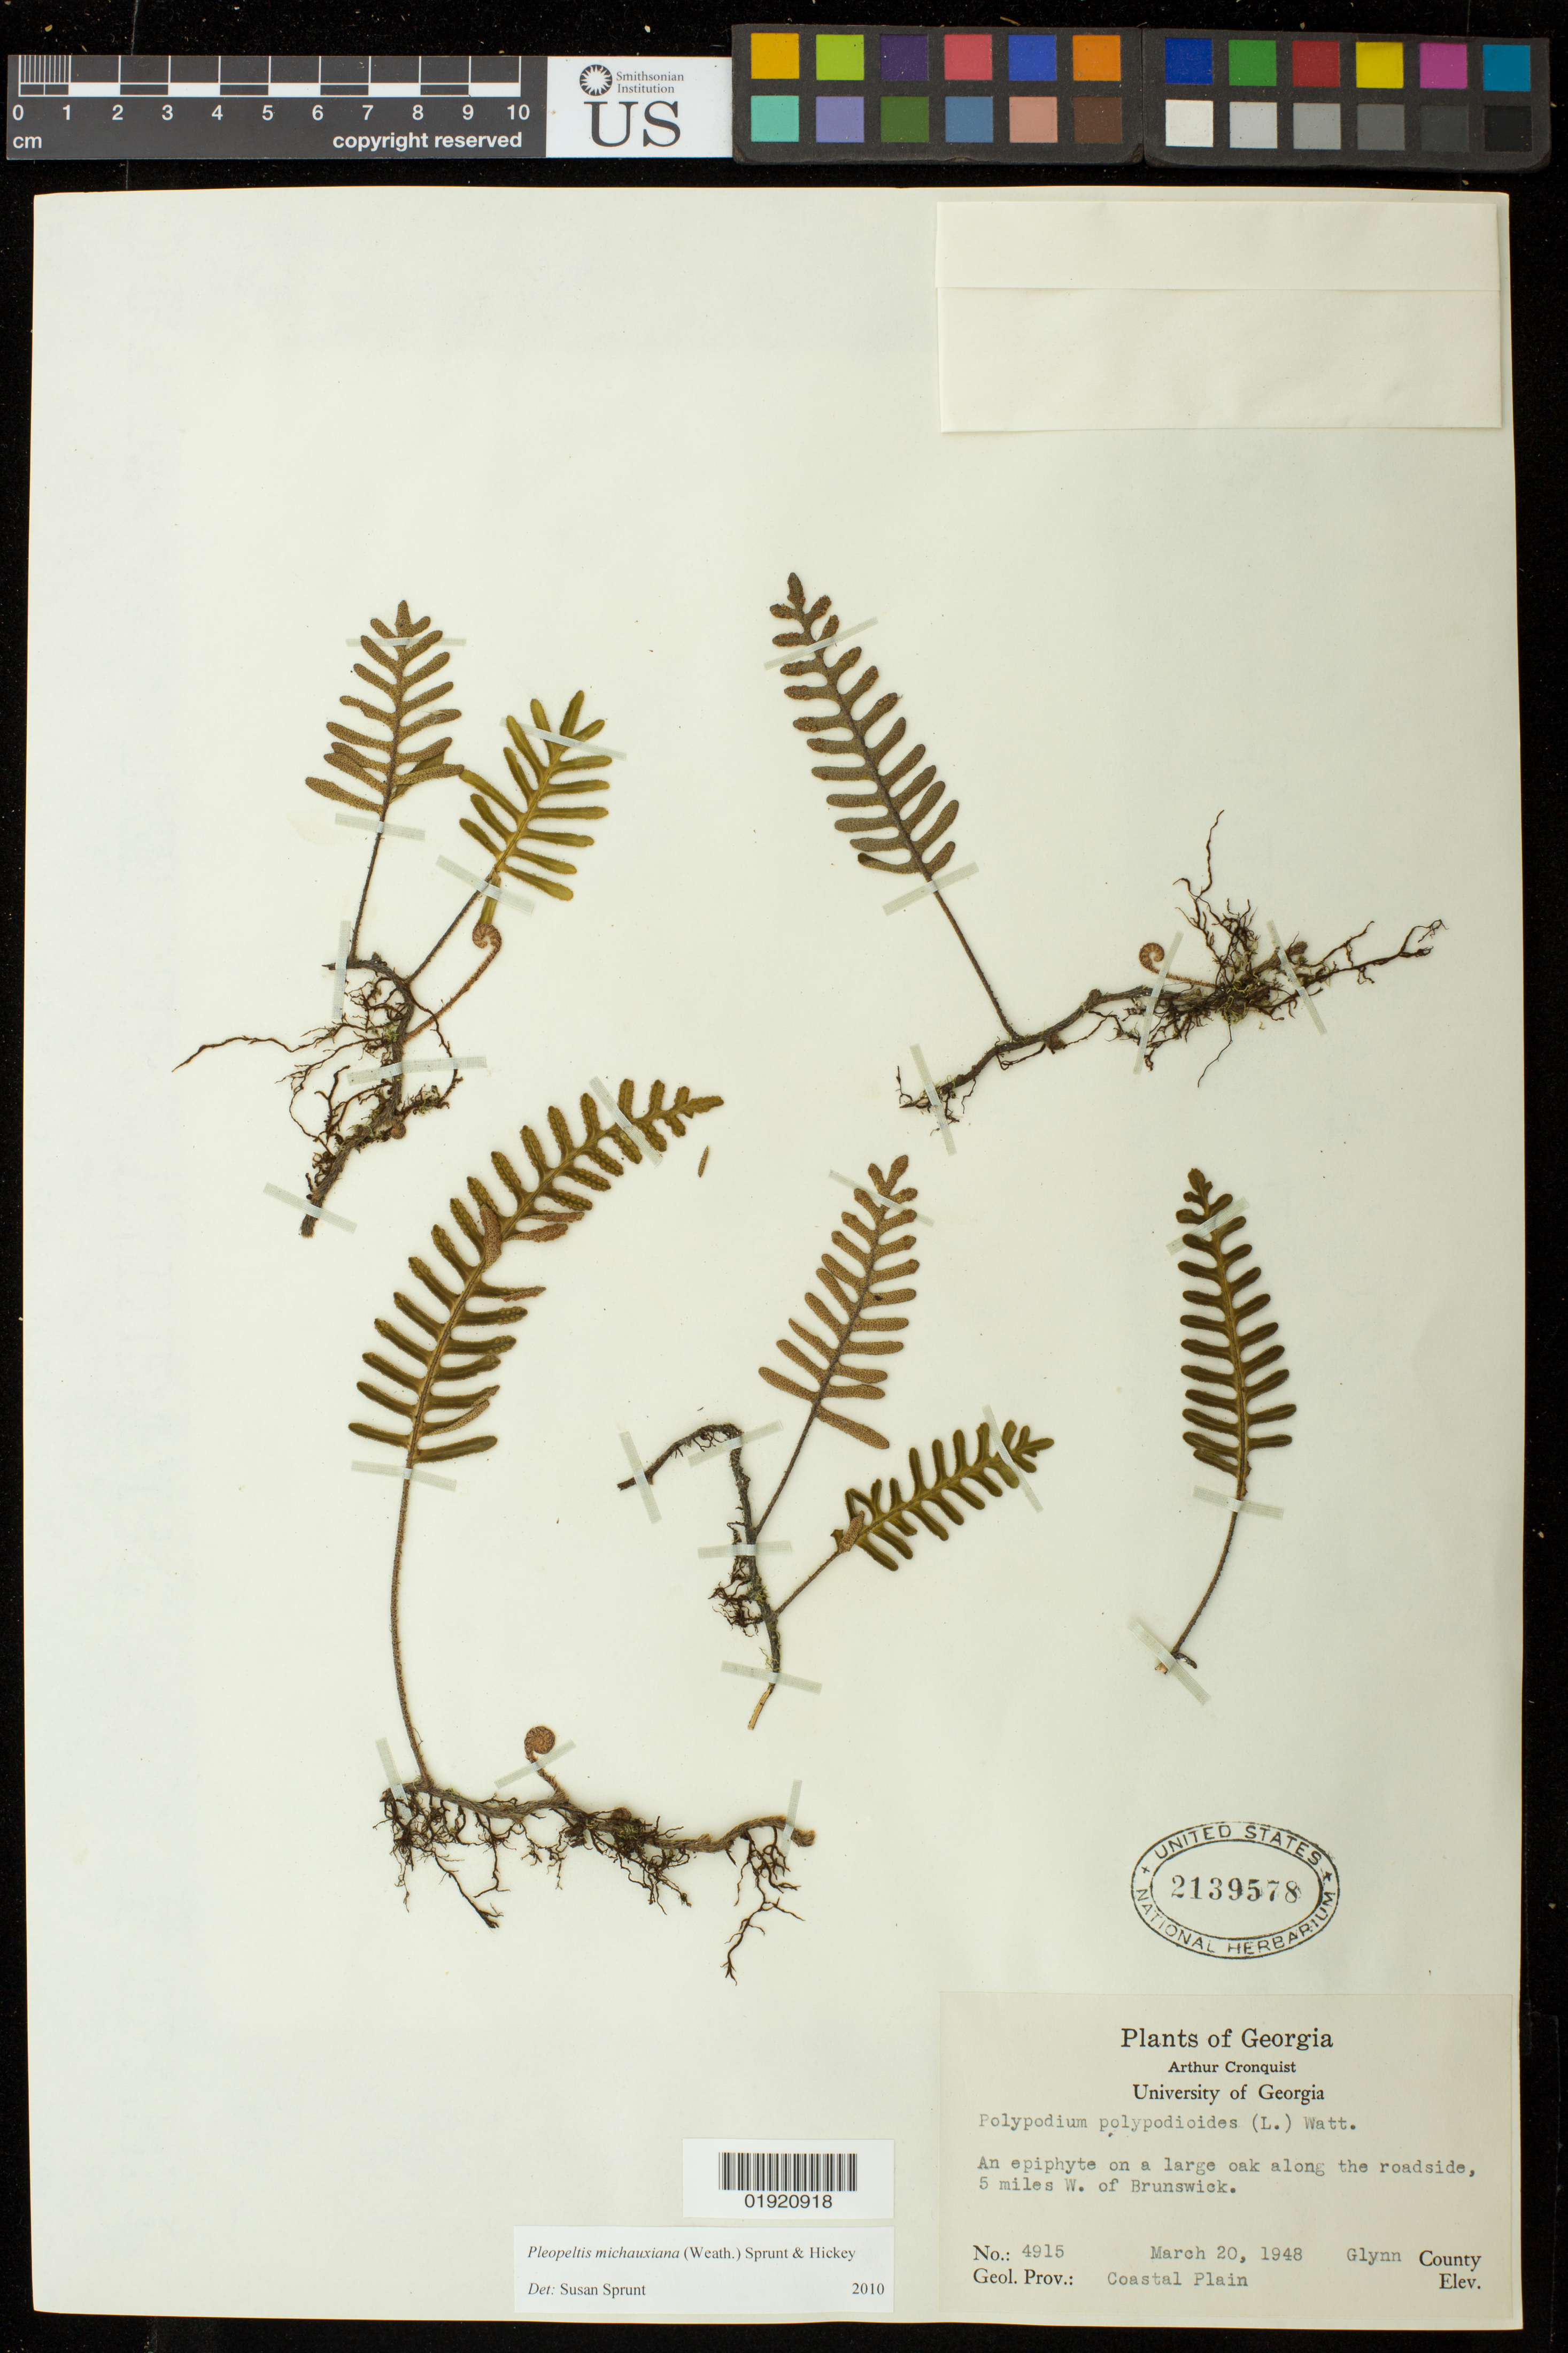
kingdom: Plantae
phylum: Tracheophyta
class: Polypodiopsida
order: Polypodiales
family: Polypodiaceae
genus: Pleopeltis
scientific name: Pleopeltis michauxiana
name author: (Weath.) Hickey & Sprunt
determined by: Sprunt, S. V.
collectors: A. Cronquist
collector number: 4915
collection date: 1948-03-20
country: United States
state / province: Georgia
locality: Glynn County. Geol. Prov.: Coastal Plain. 5 miles W. of Brunswick.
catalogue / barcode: US 2139578